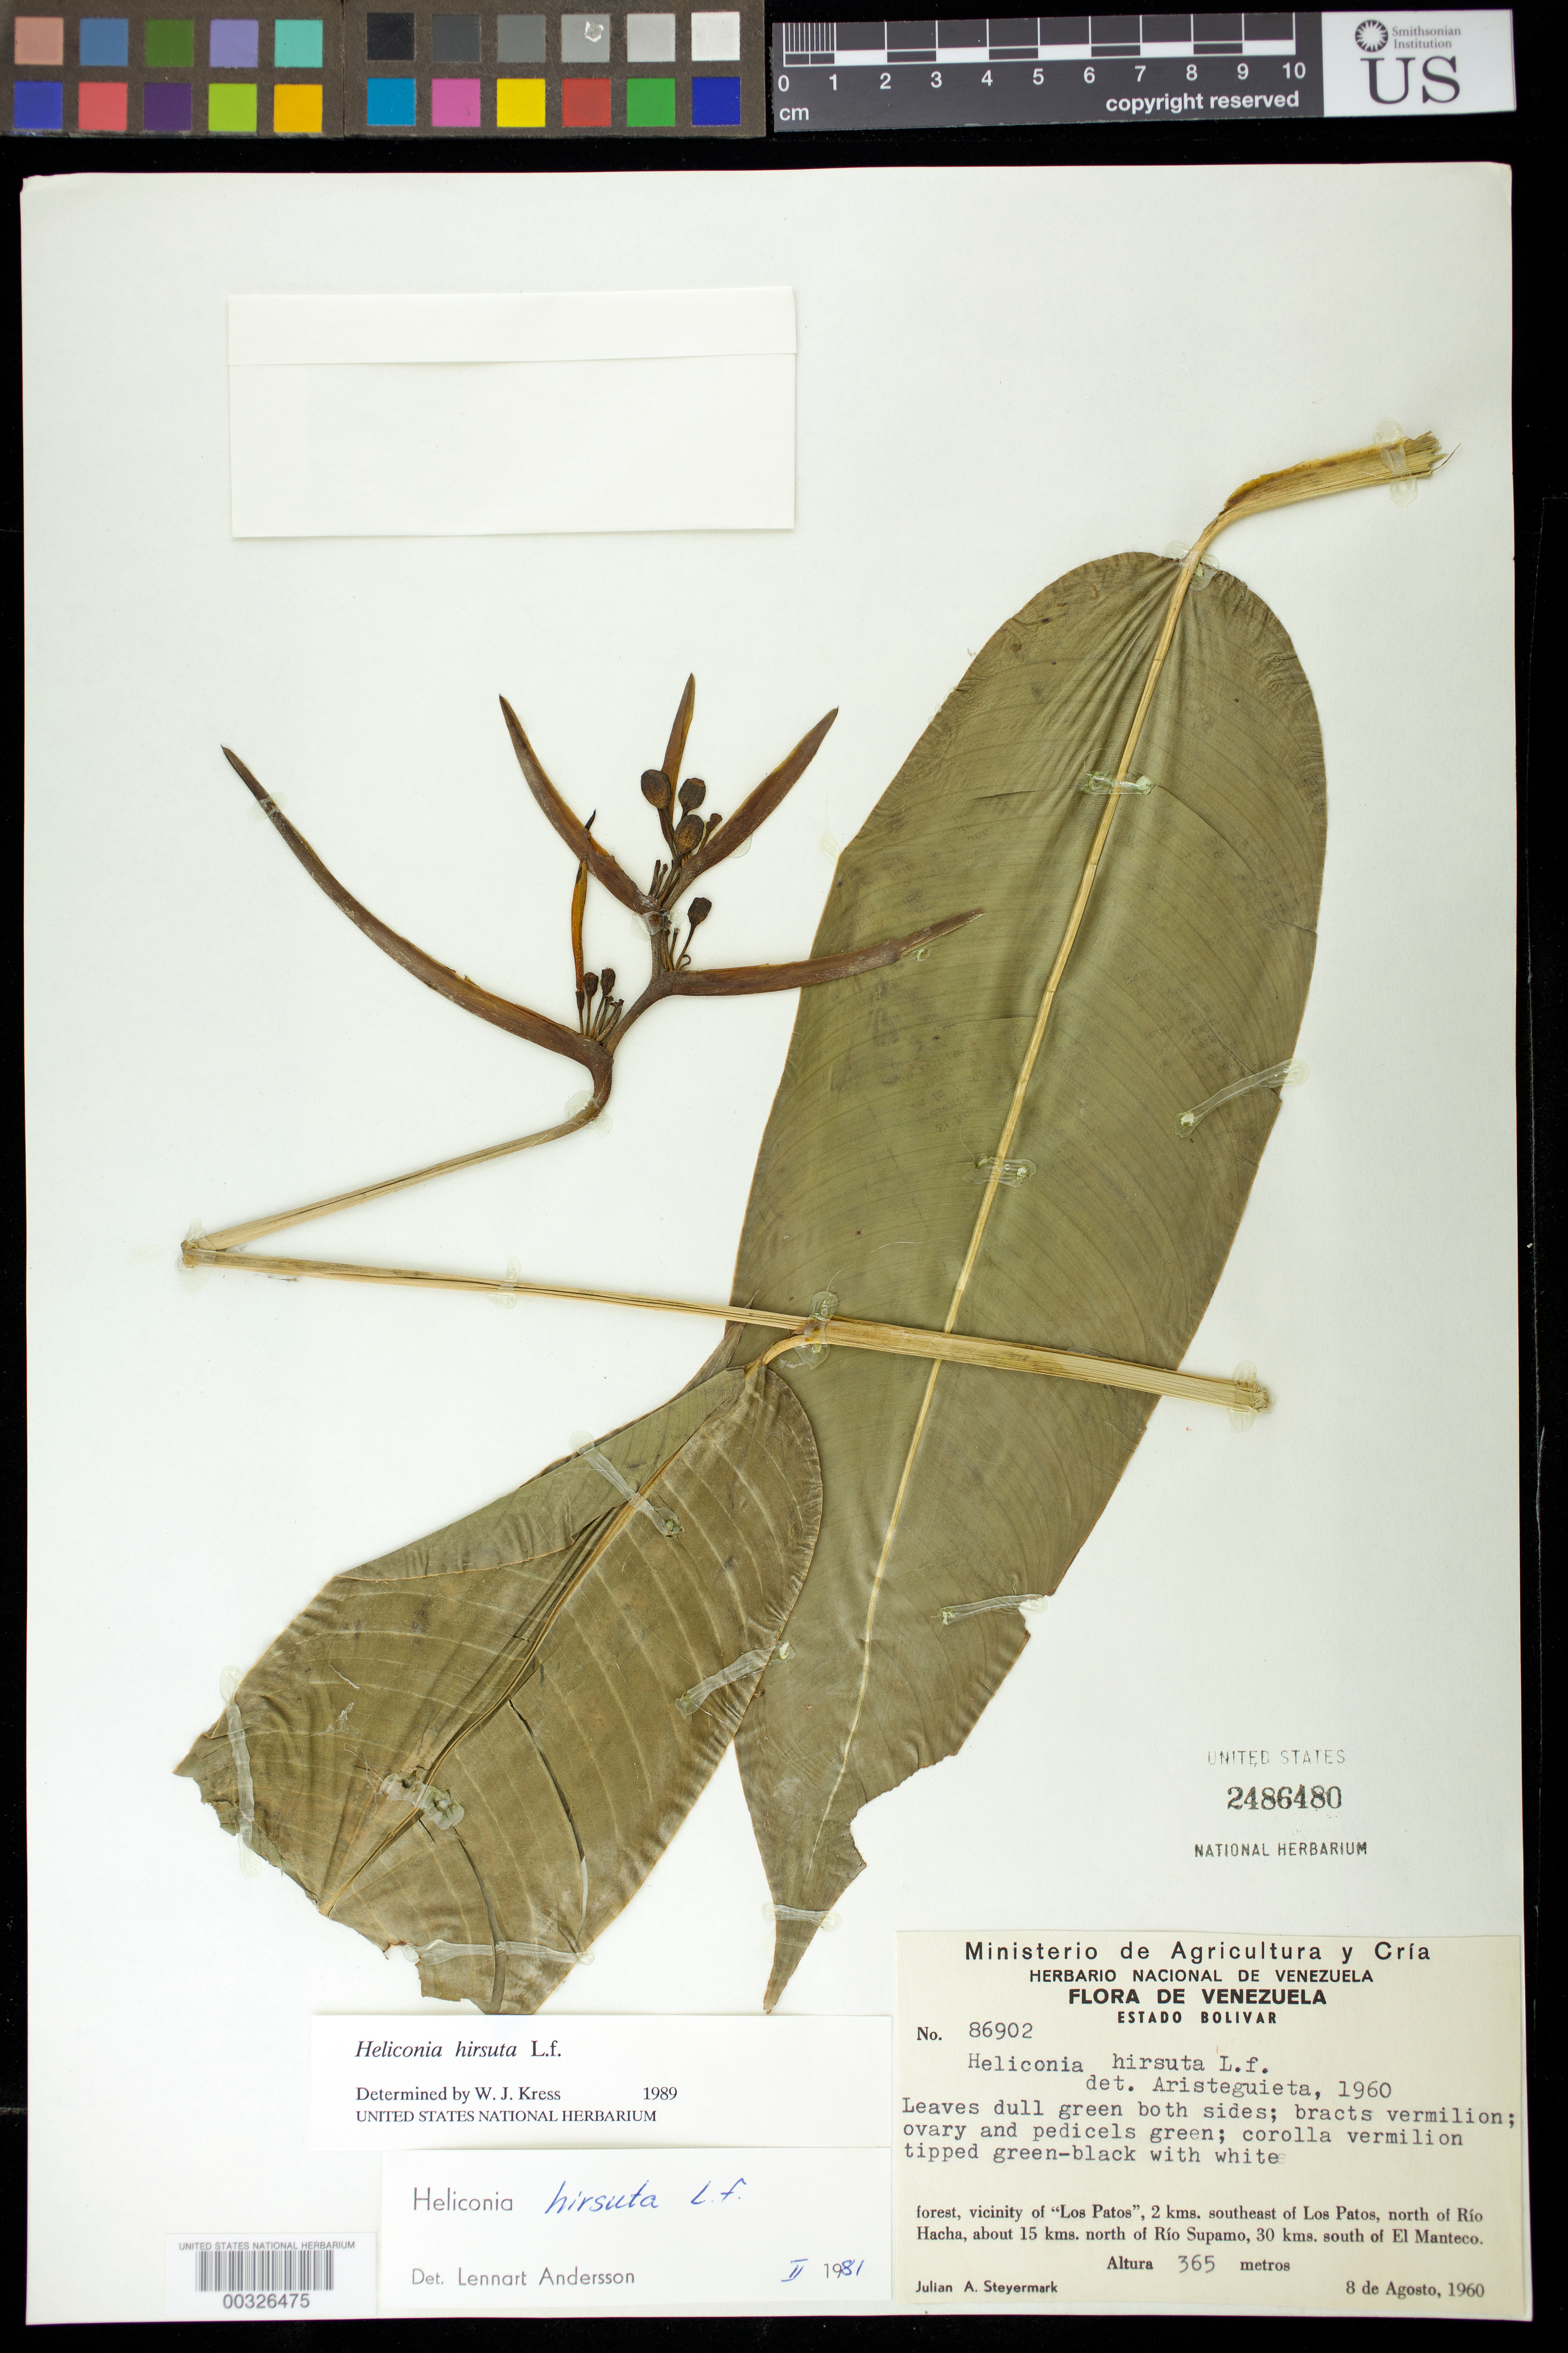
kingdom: Plantae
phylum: Tracheophyta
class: Liliopsida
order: Zingiberales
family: Heliconiaceae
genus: Heliconia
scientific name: Heliconia hirsuta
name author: L. f.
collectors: J. Steyermark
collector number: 86902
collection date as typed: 08 Aug 1960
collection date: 1960-08-08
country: Venezuela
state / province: Bolivar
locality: Vicinity of "los patos", 2 km se of los patos, n of rio hacha, about 15 km n of rio supamo, 30 km s of el manteco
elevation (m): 365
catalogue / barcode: US 2486480